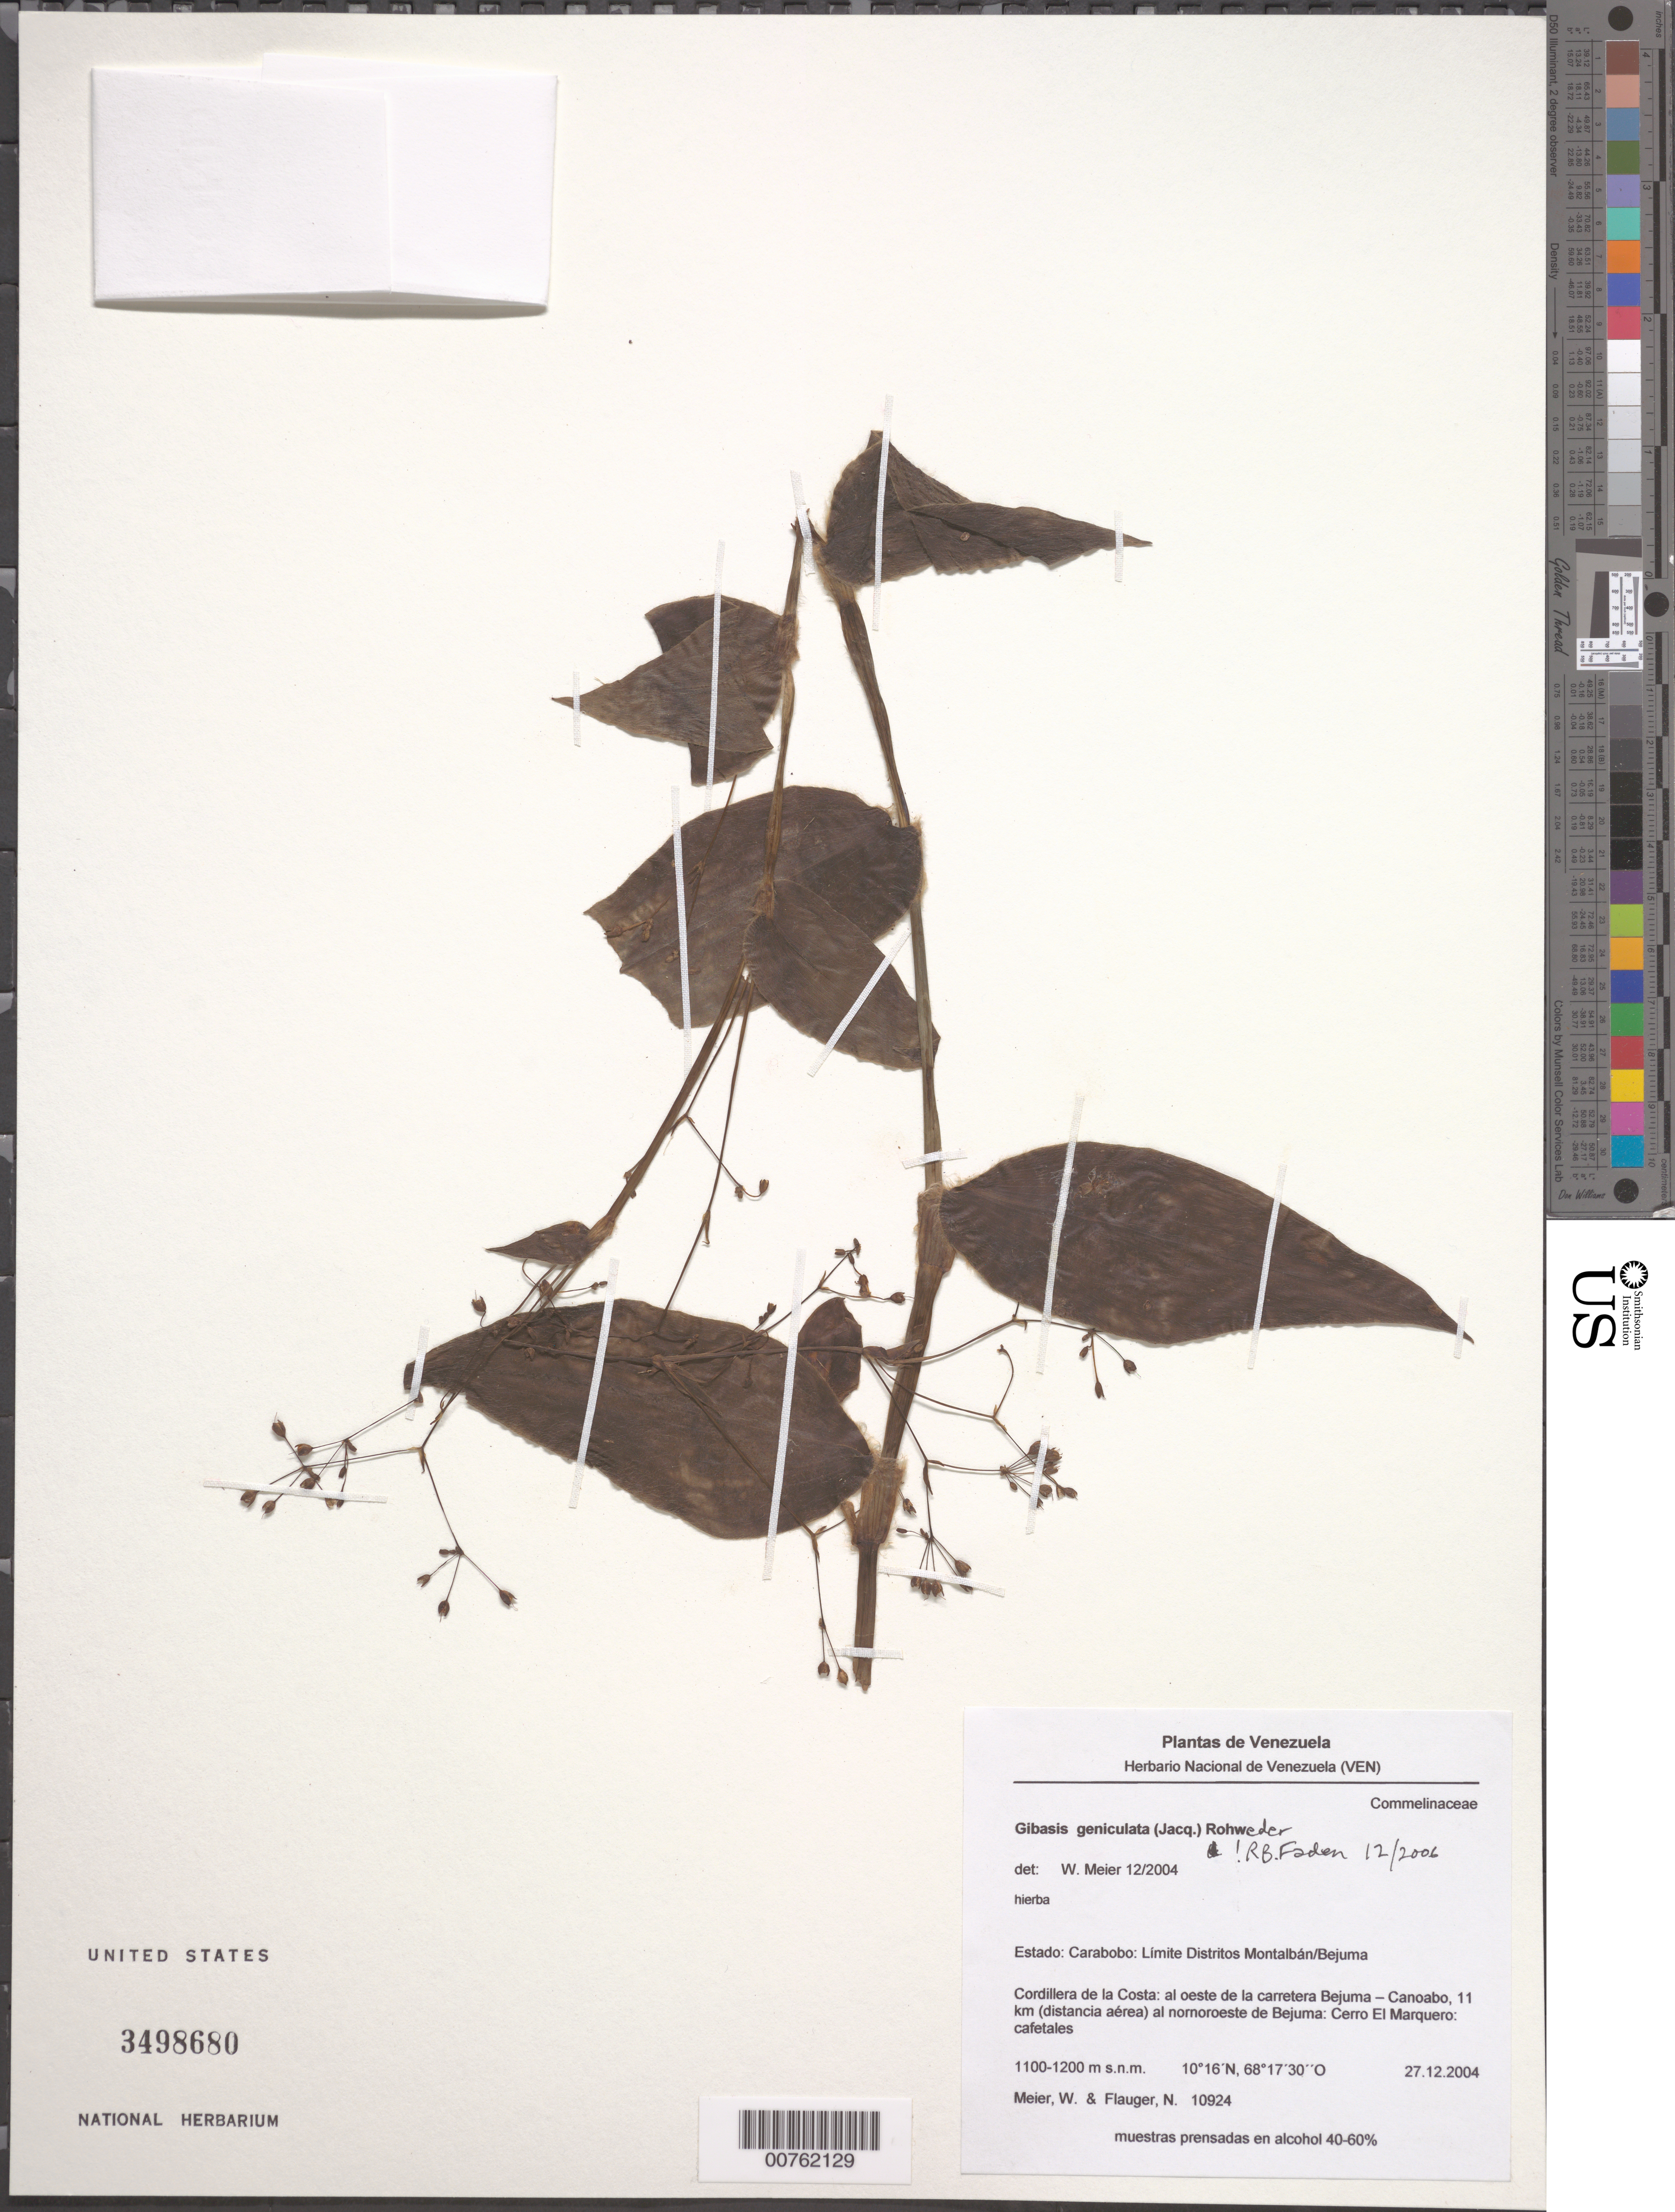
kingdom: Plantae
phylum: Tracheophyta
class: Liliopsida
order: Commelinales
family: Commelinaceae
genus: Gibasis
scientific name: Gibasis geniculata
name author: (Jacq.) Rohweder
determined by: Faden, Robert B., (US), Smithsonian Institution - National Museum of Natural History (UNITED STATES)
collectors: W. Meier & N. Flauger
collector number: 10924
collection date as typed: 27 Dec 2004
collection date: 2004-12-27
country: Venezuela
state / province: Carabobo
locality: Limite Distritos Montalban/Bejuma. Cordillera de la Costa: al oeste de la carretera Bejuma-Canoabo, 11 km (distancia aerea) al nornoroeste de Bejuma: Cerro El Marquero: cafetales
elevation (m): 1000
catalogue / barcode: US 3498680